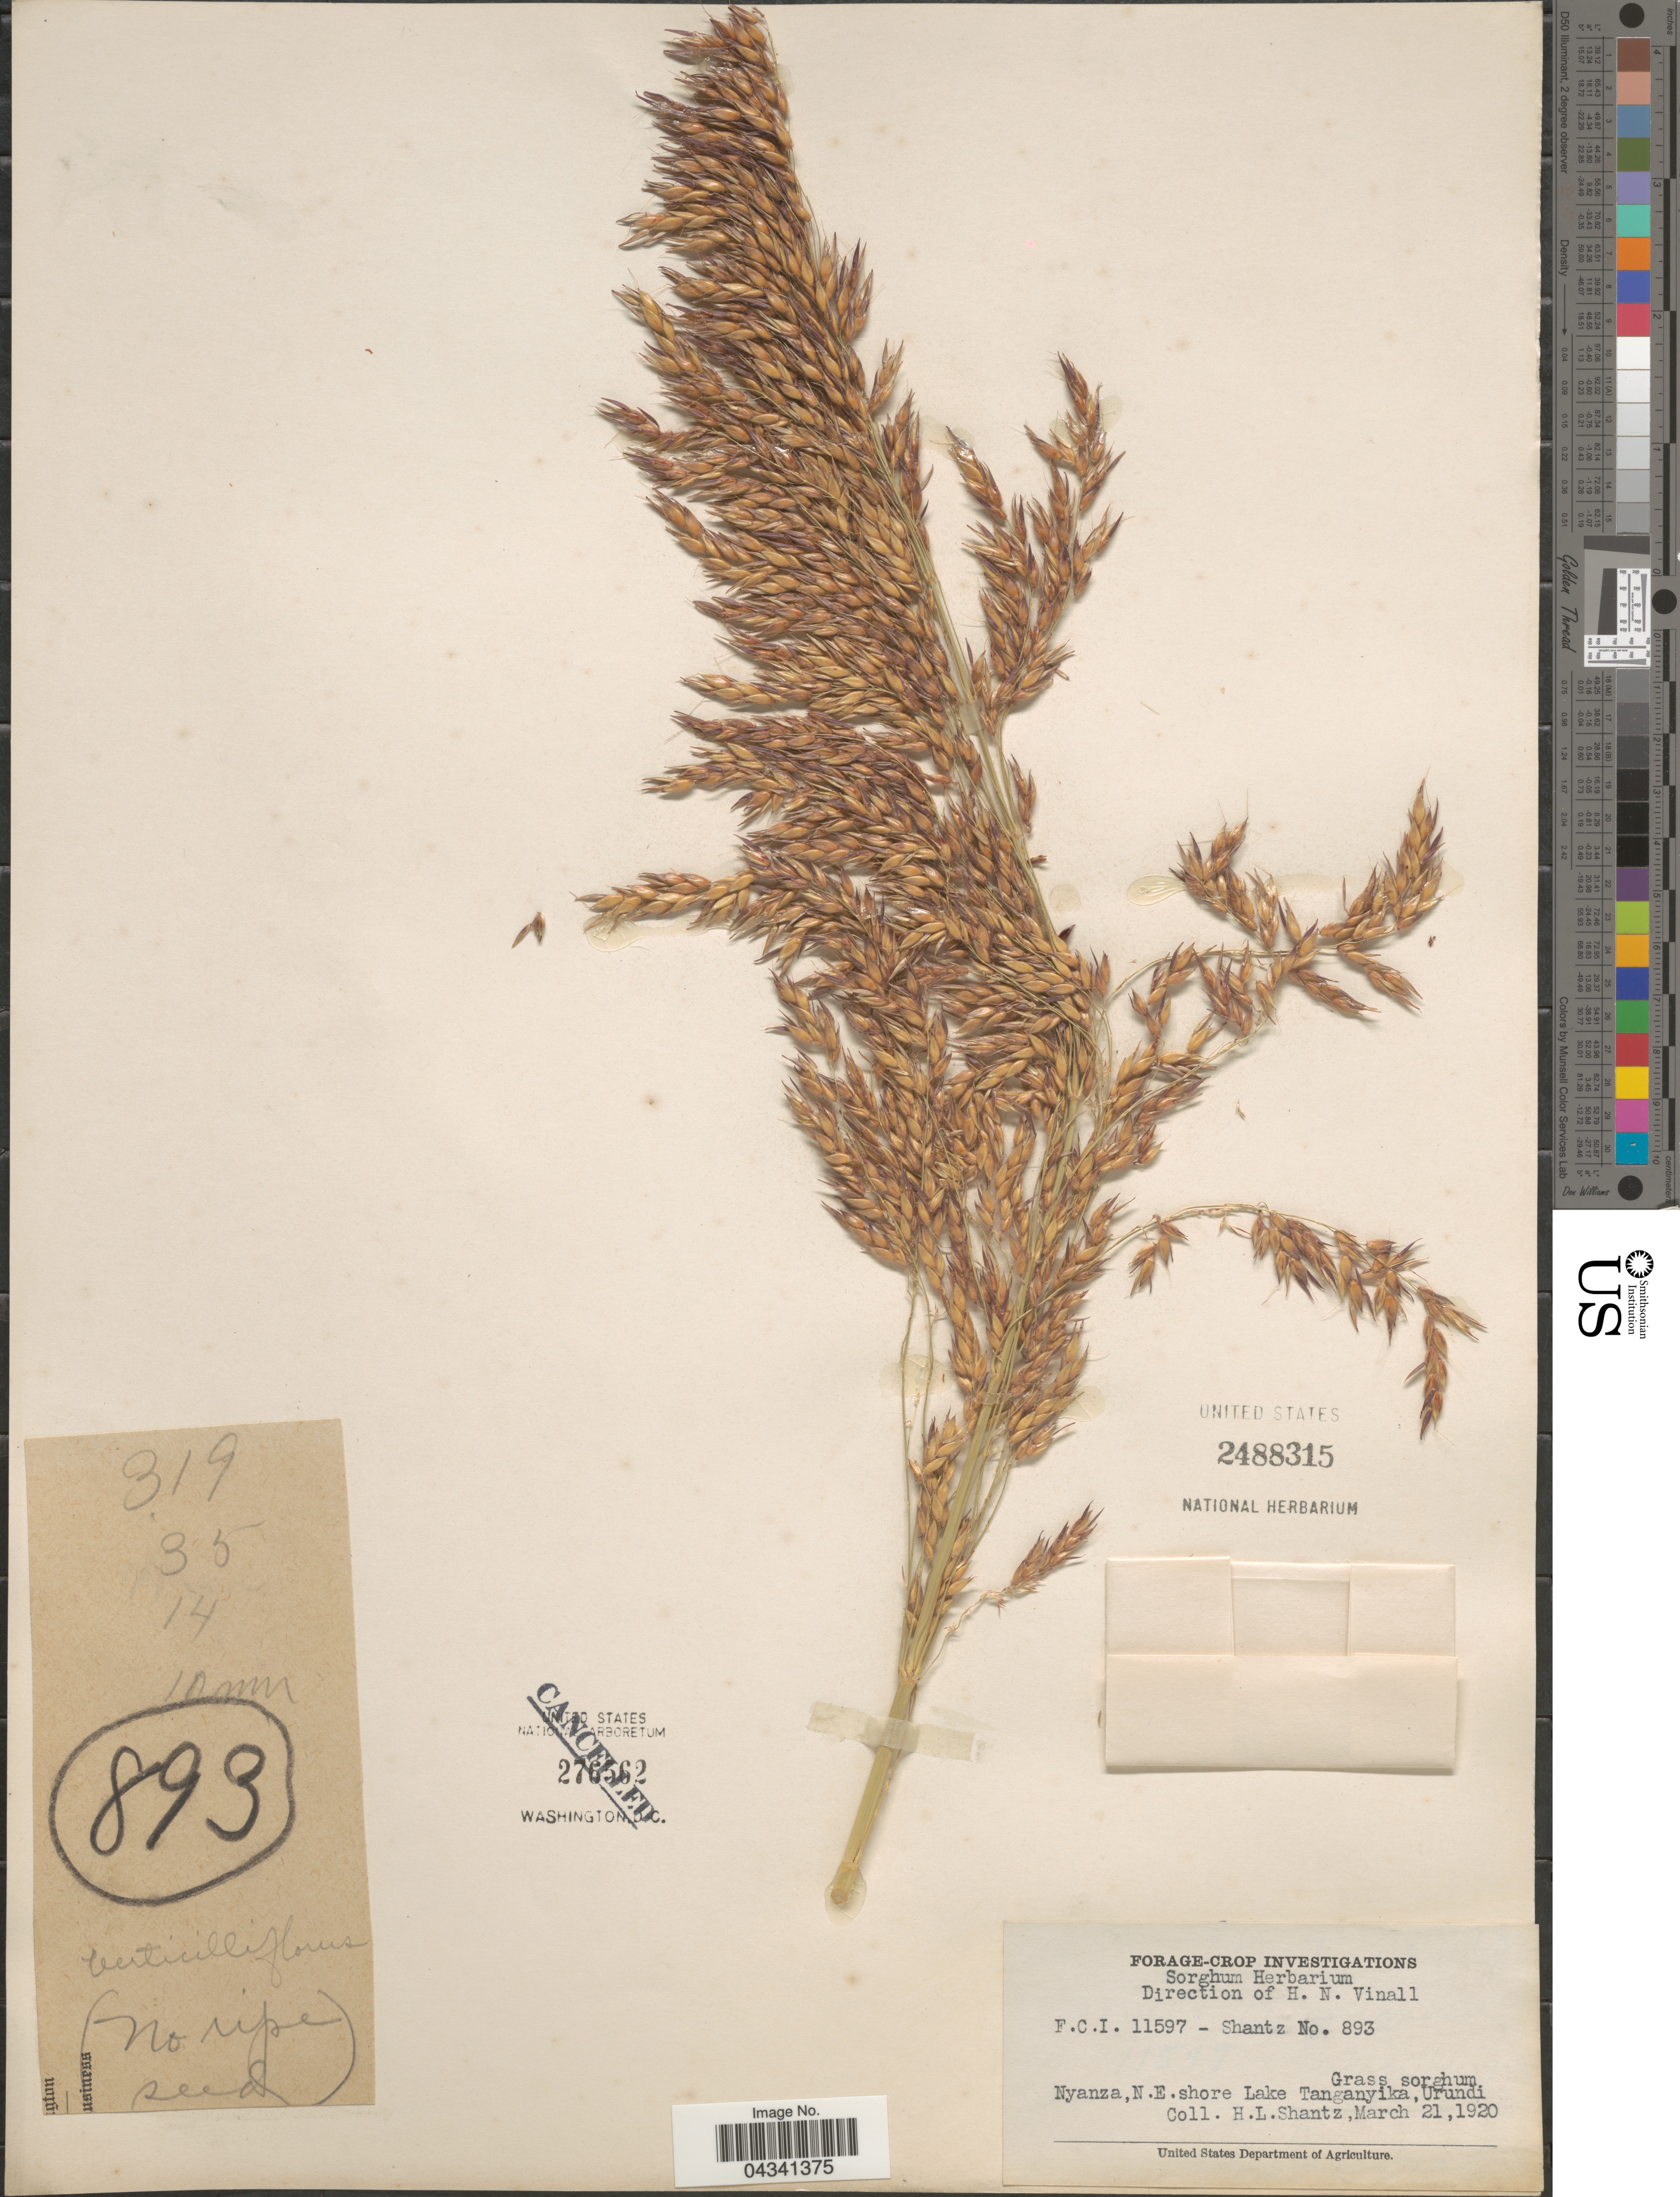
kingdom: Plantae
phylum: Tracheophyta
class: Liliopsida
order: Poales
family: Poaceae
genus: Sorghum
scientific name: Sorghum arundinaceum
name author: (Desv.) Stapf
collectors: H. Shantz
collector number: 893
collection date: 1920-03-21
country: Burundi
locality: Nyanza, N.E. shore of Lake Tanganyika, Urundi.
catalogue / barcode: US 2488315